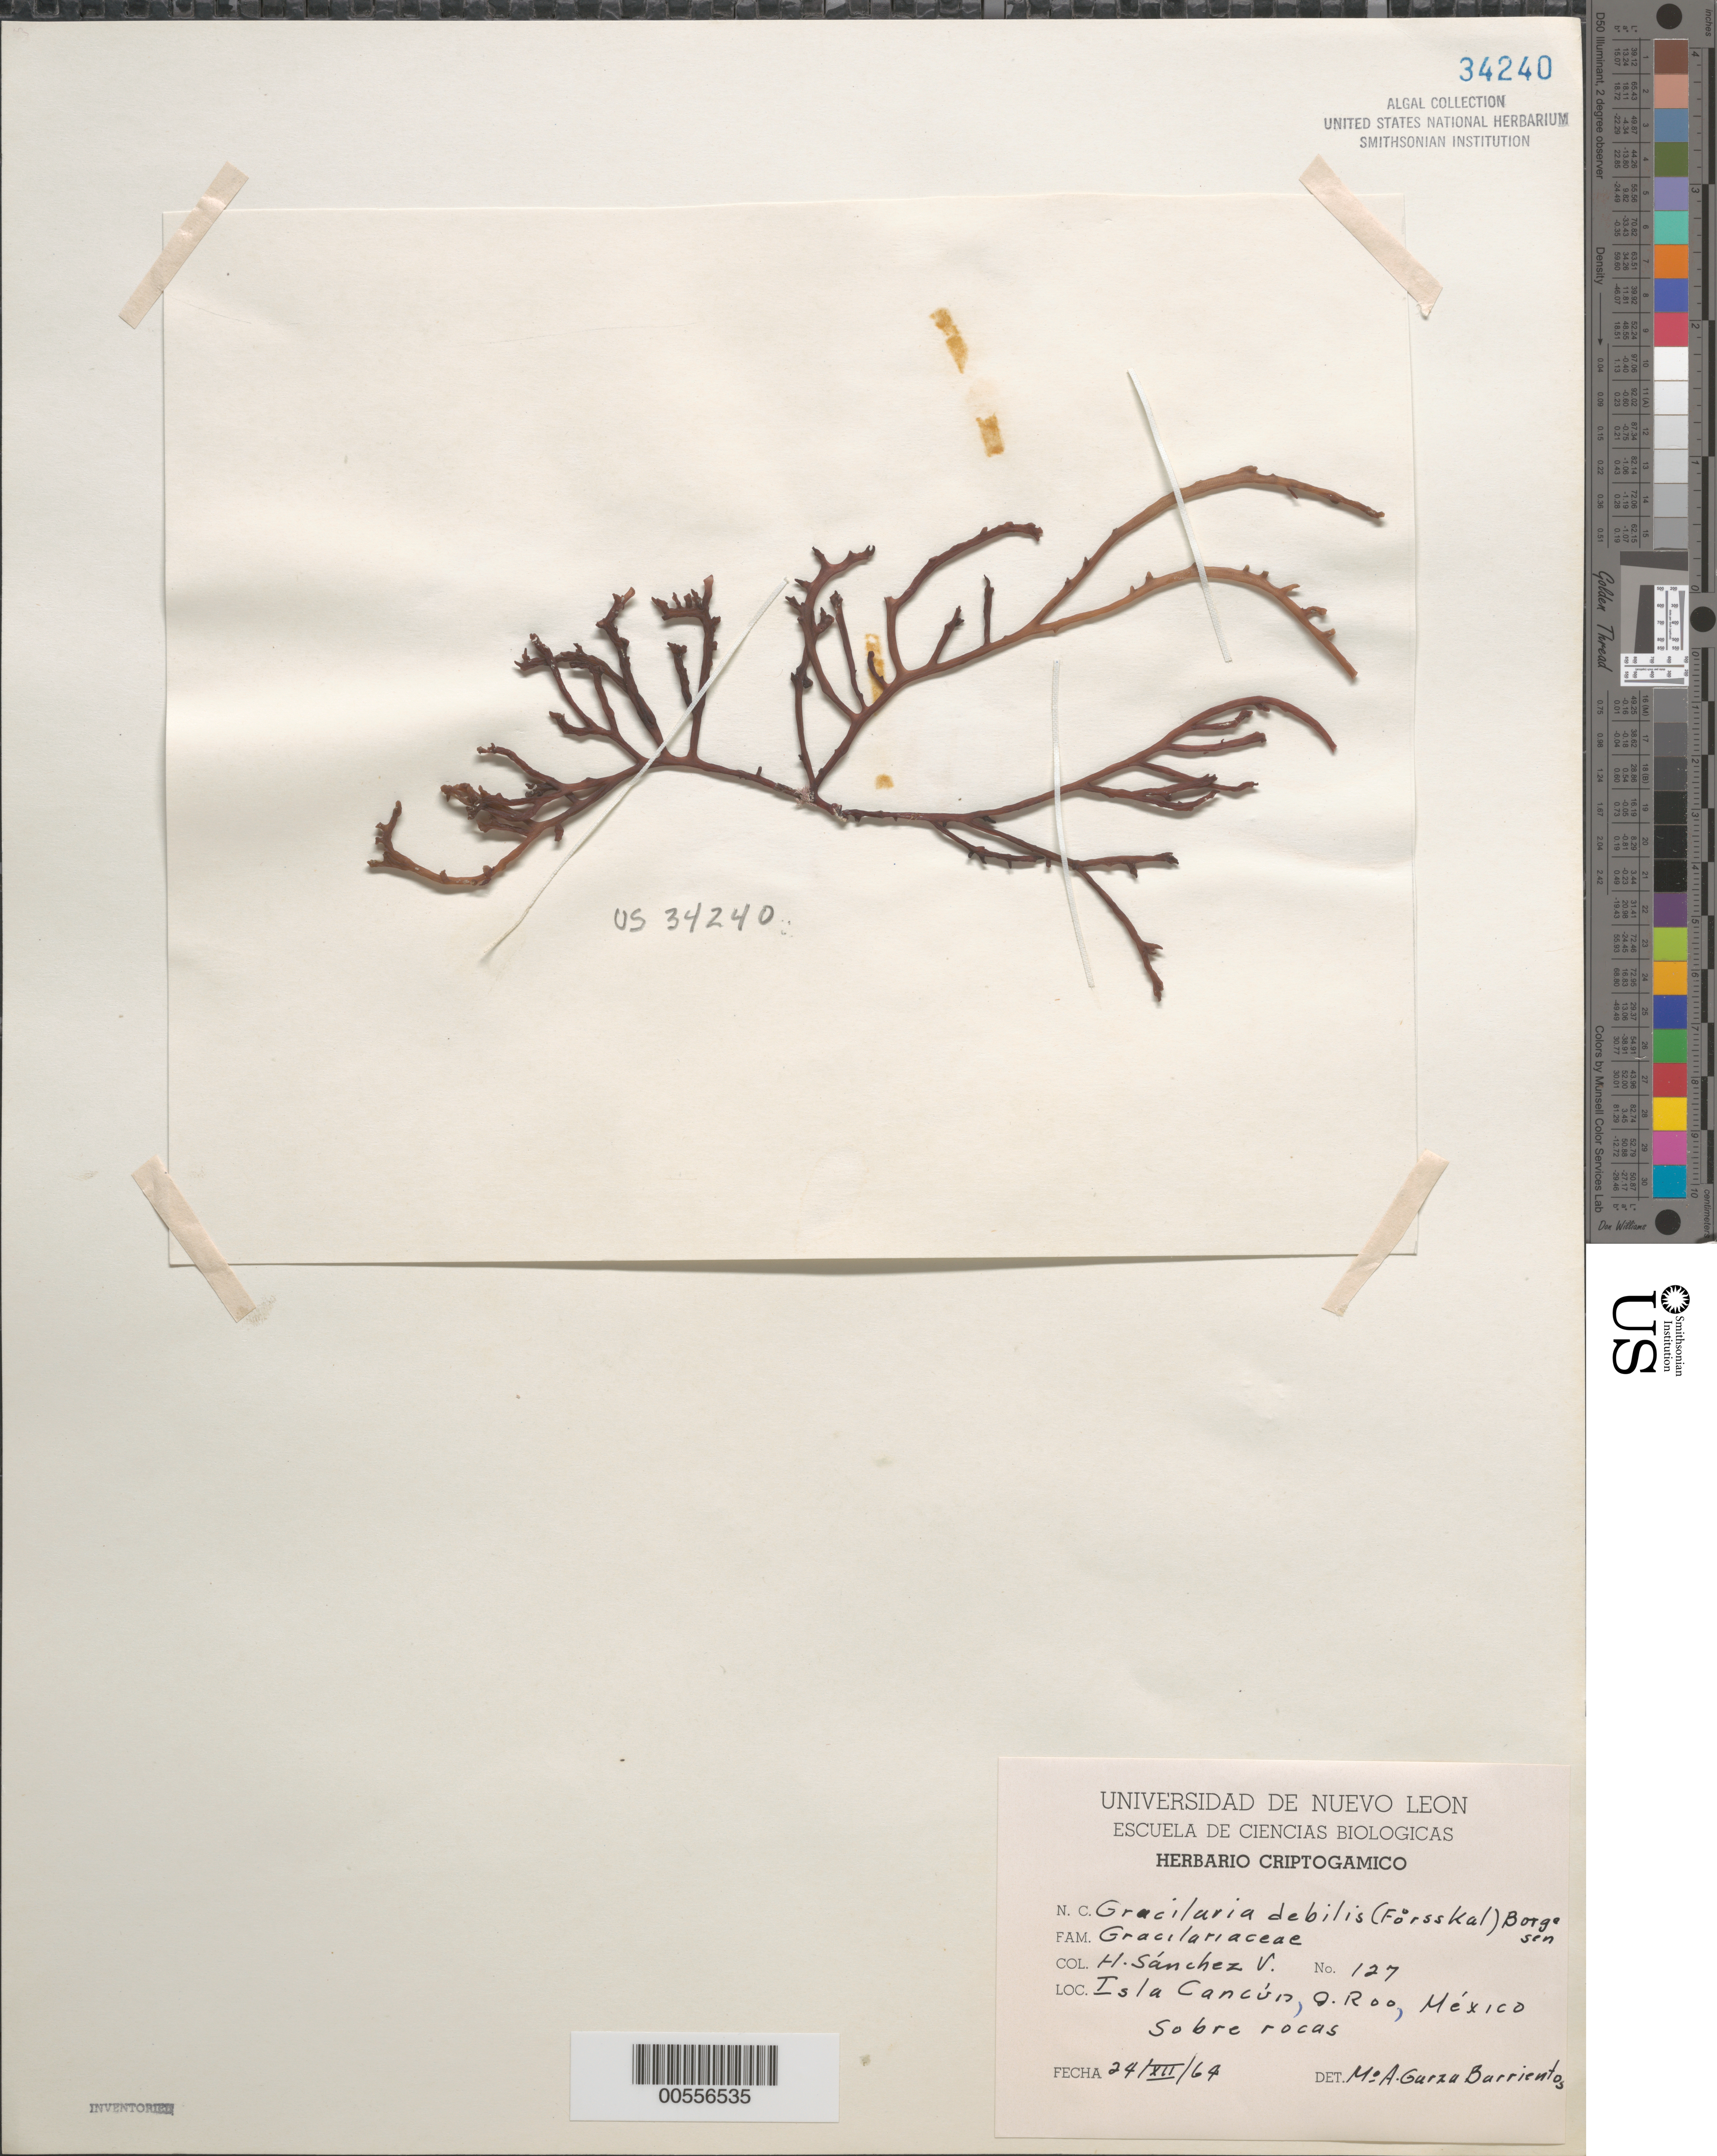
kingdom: Plantae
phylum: Rhodophyta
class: Florideophyceae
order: Gracilariales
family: Gracilariaceae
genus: Gracilaria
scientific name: Gracilaria debilis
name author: (Forssk.) Børgesen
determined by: Garza Barrientos, M. A.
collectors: H. Sanchez V.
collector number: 127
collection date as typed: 24 Dec 1964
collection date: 1964-12-24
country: Mexico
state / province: Quintana Roo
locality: Isla cancun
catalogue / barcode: US 34240